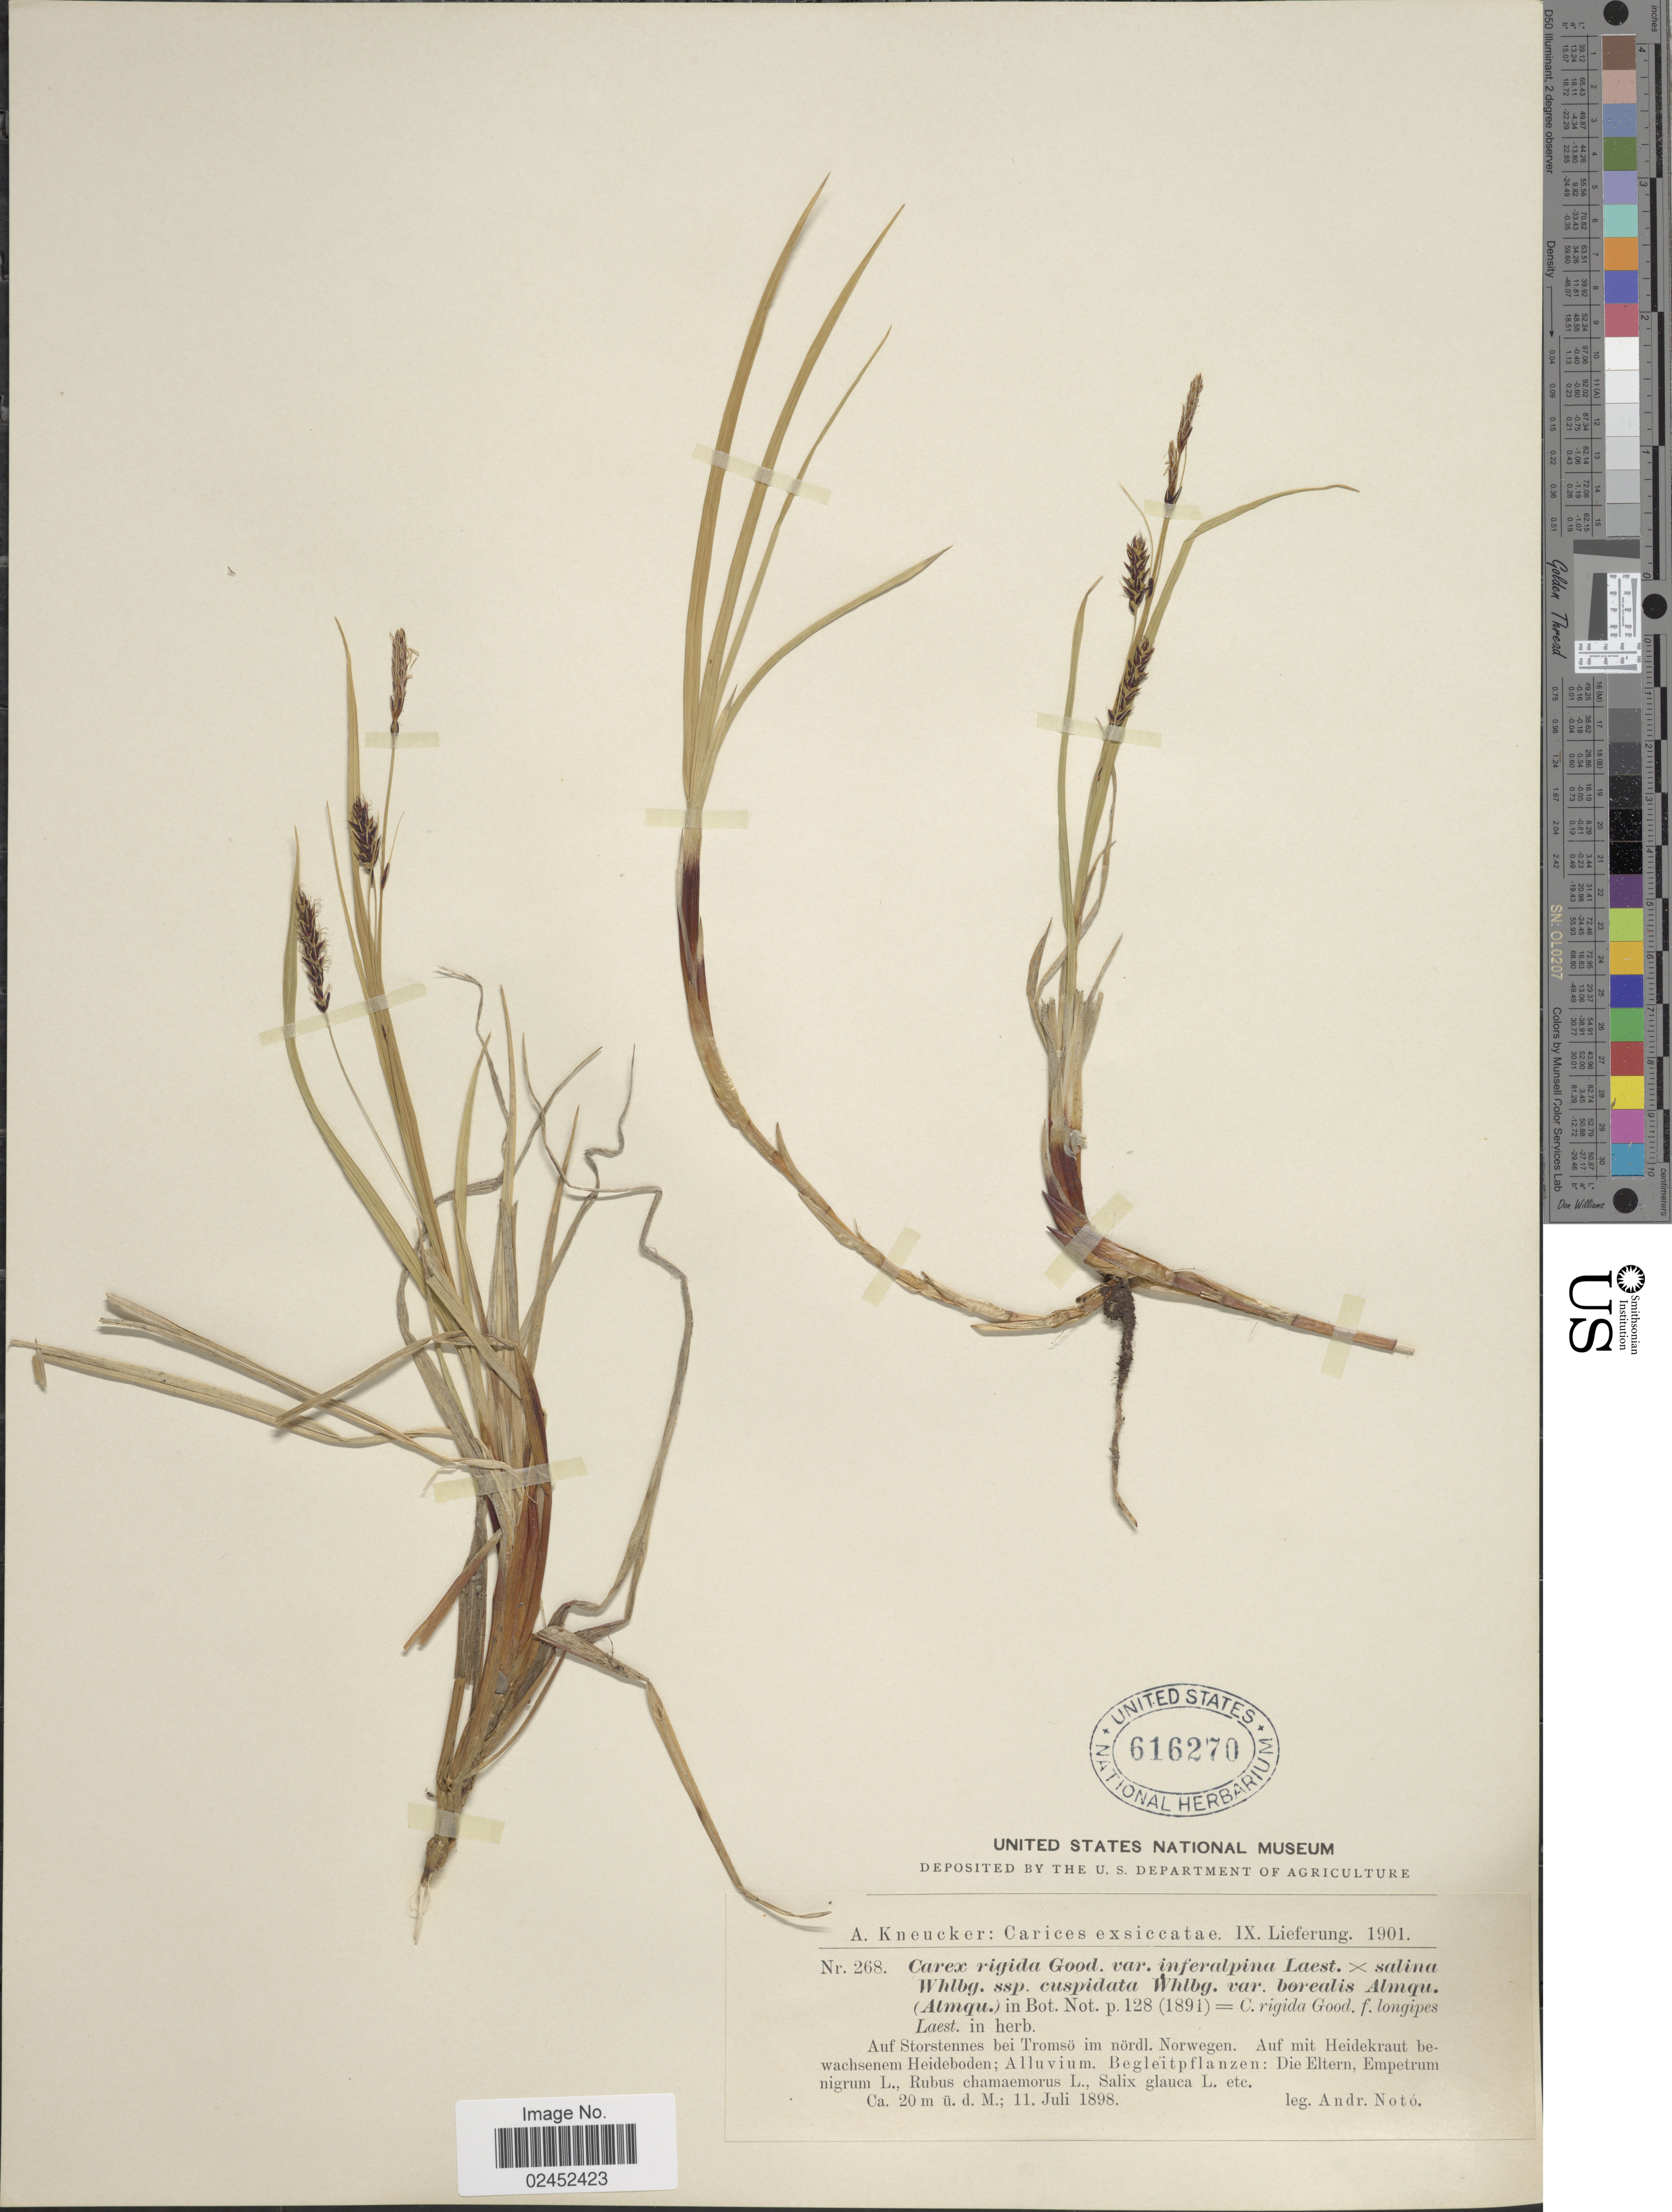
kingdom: Plantae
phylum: Tracheophyta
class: Liliopsida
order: Poales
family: Cyperaceae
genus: Carex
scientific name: Carex bigelowii subsp. bigelowii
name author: Torr. ex Schwein.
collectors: A. Noto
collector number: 268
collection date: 1898-07-11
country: Norway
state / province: Troms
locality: Auf Storstennes bei Tromson im Nordl. Norwegen. Auf mit Heidekraut bewachsenem Heideboden.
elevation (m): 20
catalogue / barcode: US 616270